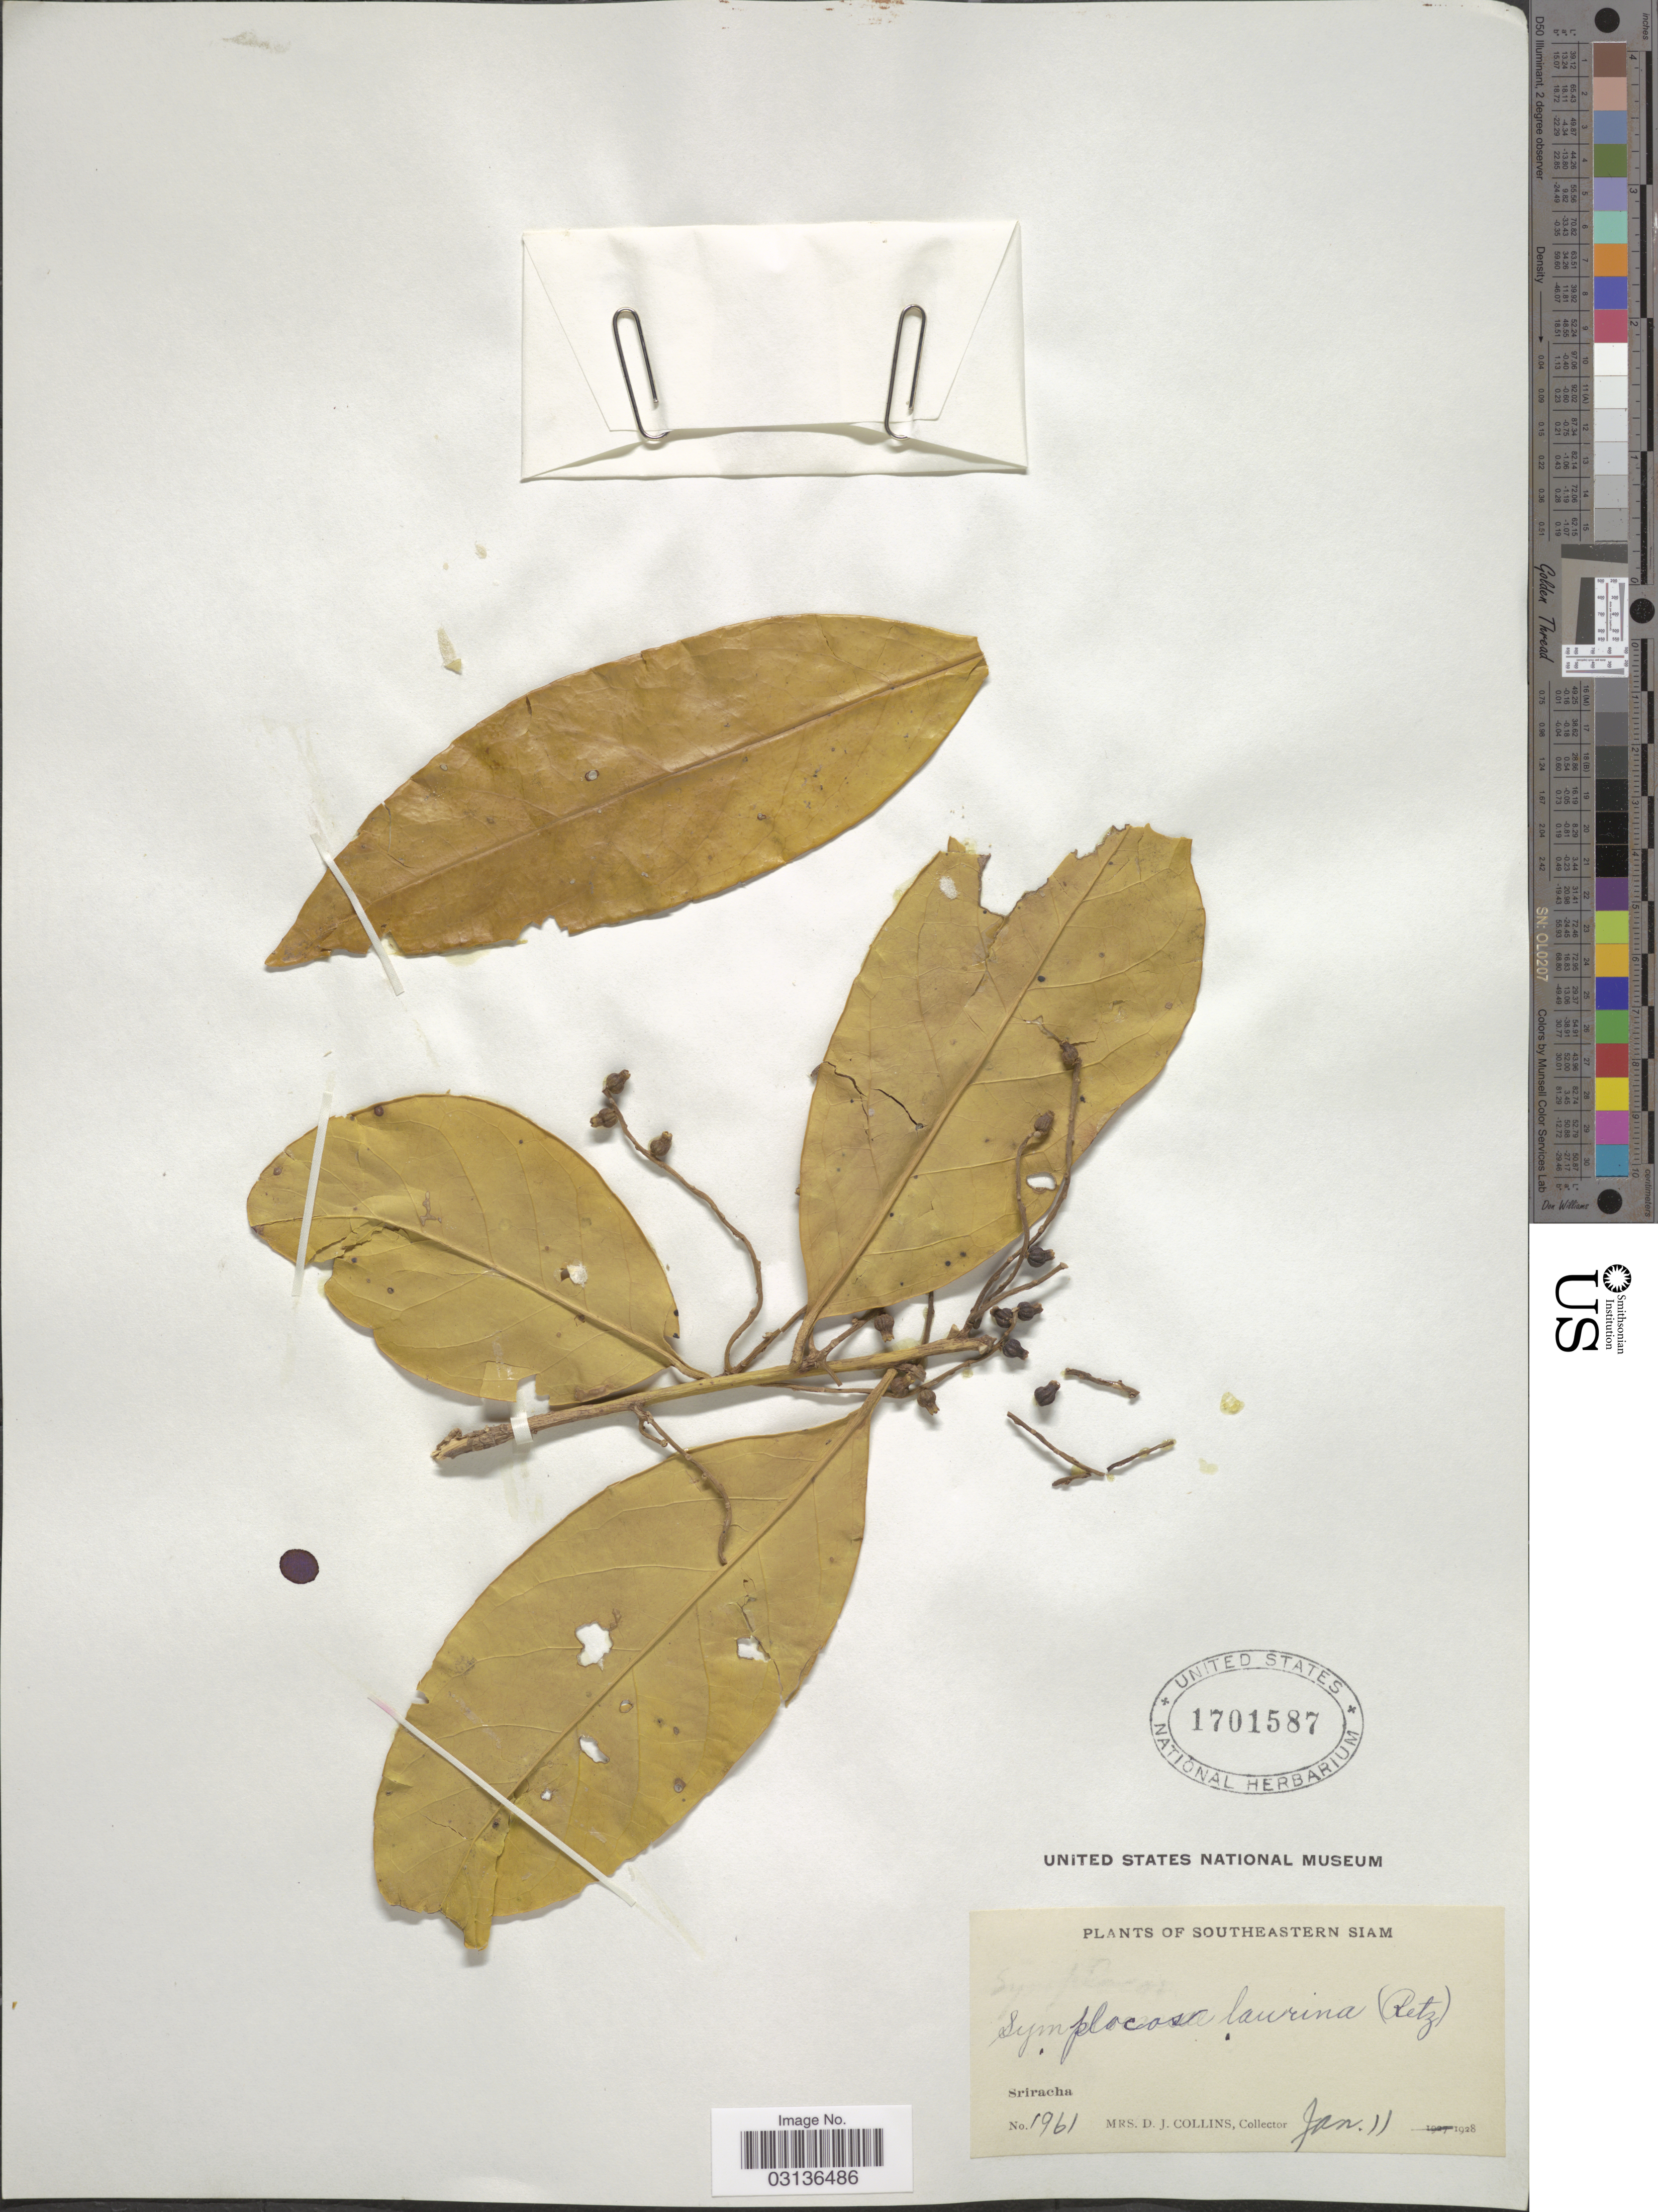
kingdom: Plantae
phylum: Tracheophyta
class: Magnoliopsida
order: Ericales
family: Symplocaceae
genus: Symplocos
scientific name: Symplocos cochinchinensis subsp. laurina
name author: (Retz.) Noot.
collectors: Mrs. D. J. Collins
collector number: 1961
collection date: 1928-01-11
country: Thailand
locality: Southeastern Siam. Sriracha.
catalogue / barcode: US 1701587